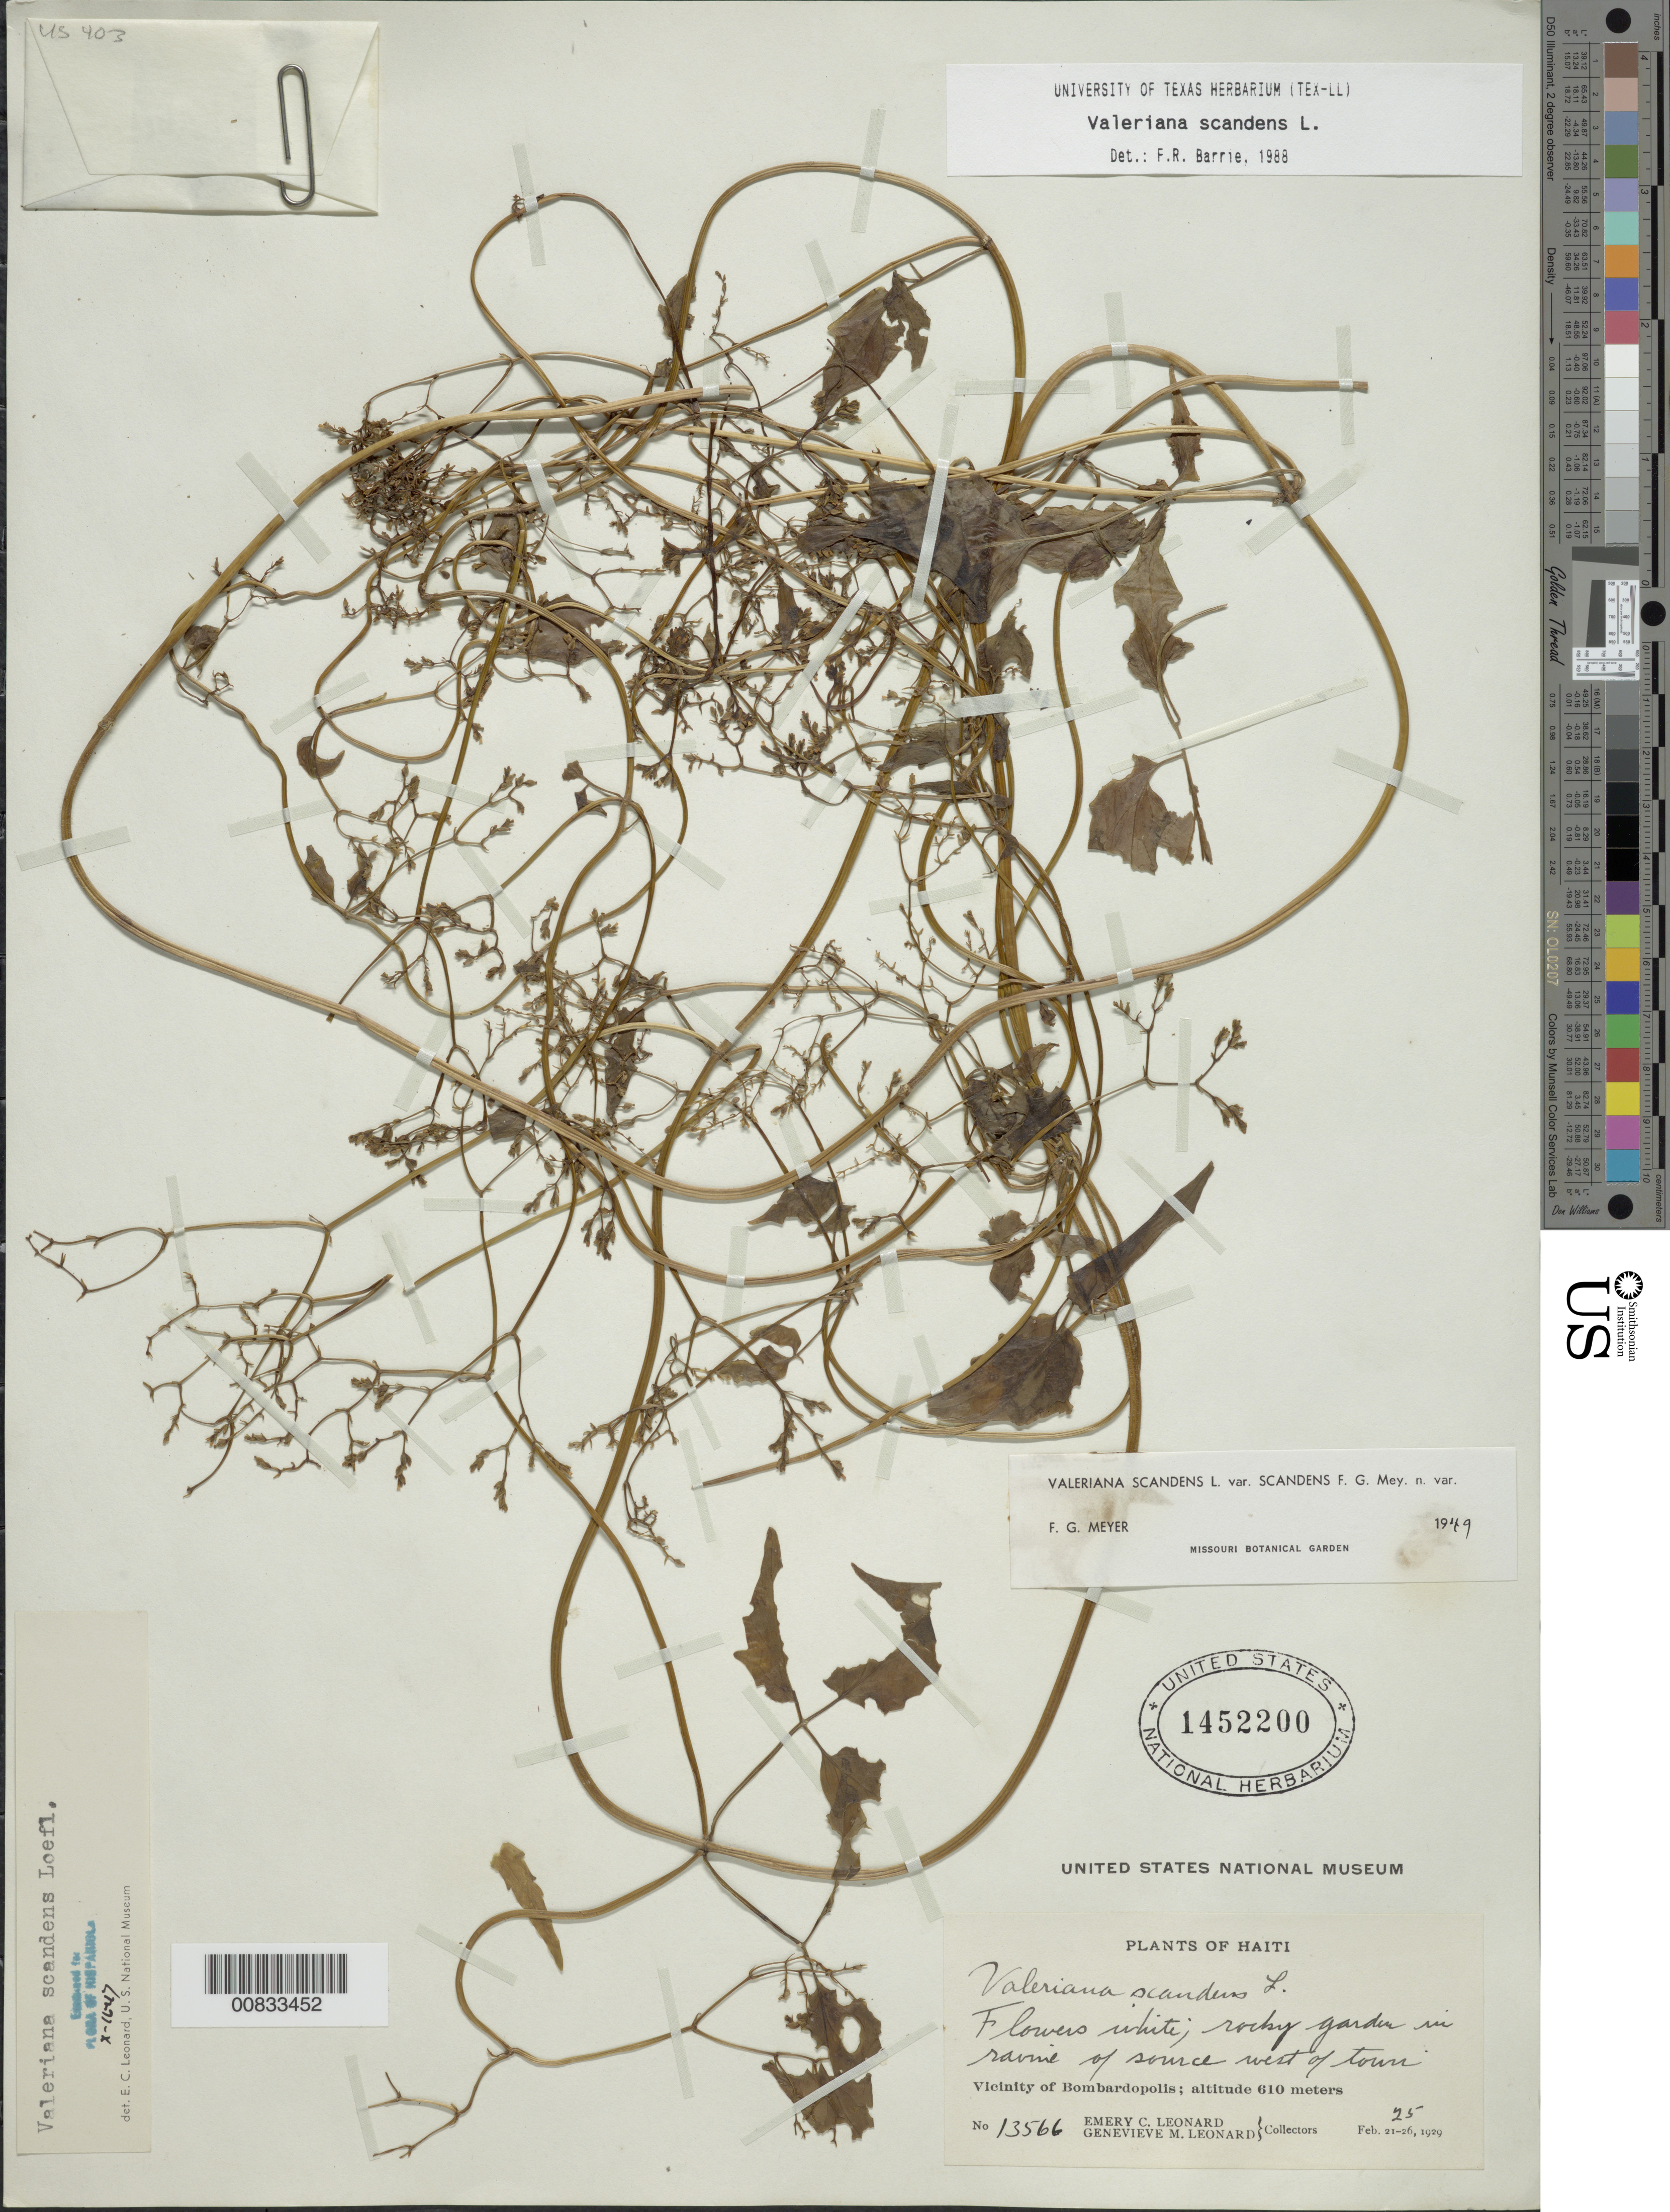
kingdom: Plantae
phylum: Tracheophyta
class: Magnoliopsida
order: Dipsacales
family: Caprifoliaceae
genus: Valeriana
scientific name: Valeriana domingensis x V. scandens L.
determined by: Barrie, F. R.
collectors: E. C. Leonard & G. M. Leonard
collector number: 13566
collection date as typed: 25 Feb 1929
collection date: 1929-02-25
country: Haiti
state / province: Nord-Ouest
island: Hispaniola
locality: Vicinity of Bombardopolis, source W of town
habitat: Rocky garden in ravine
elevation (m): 610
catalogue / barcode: US 1452200